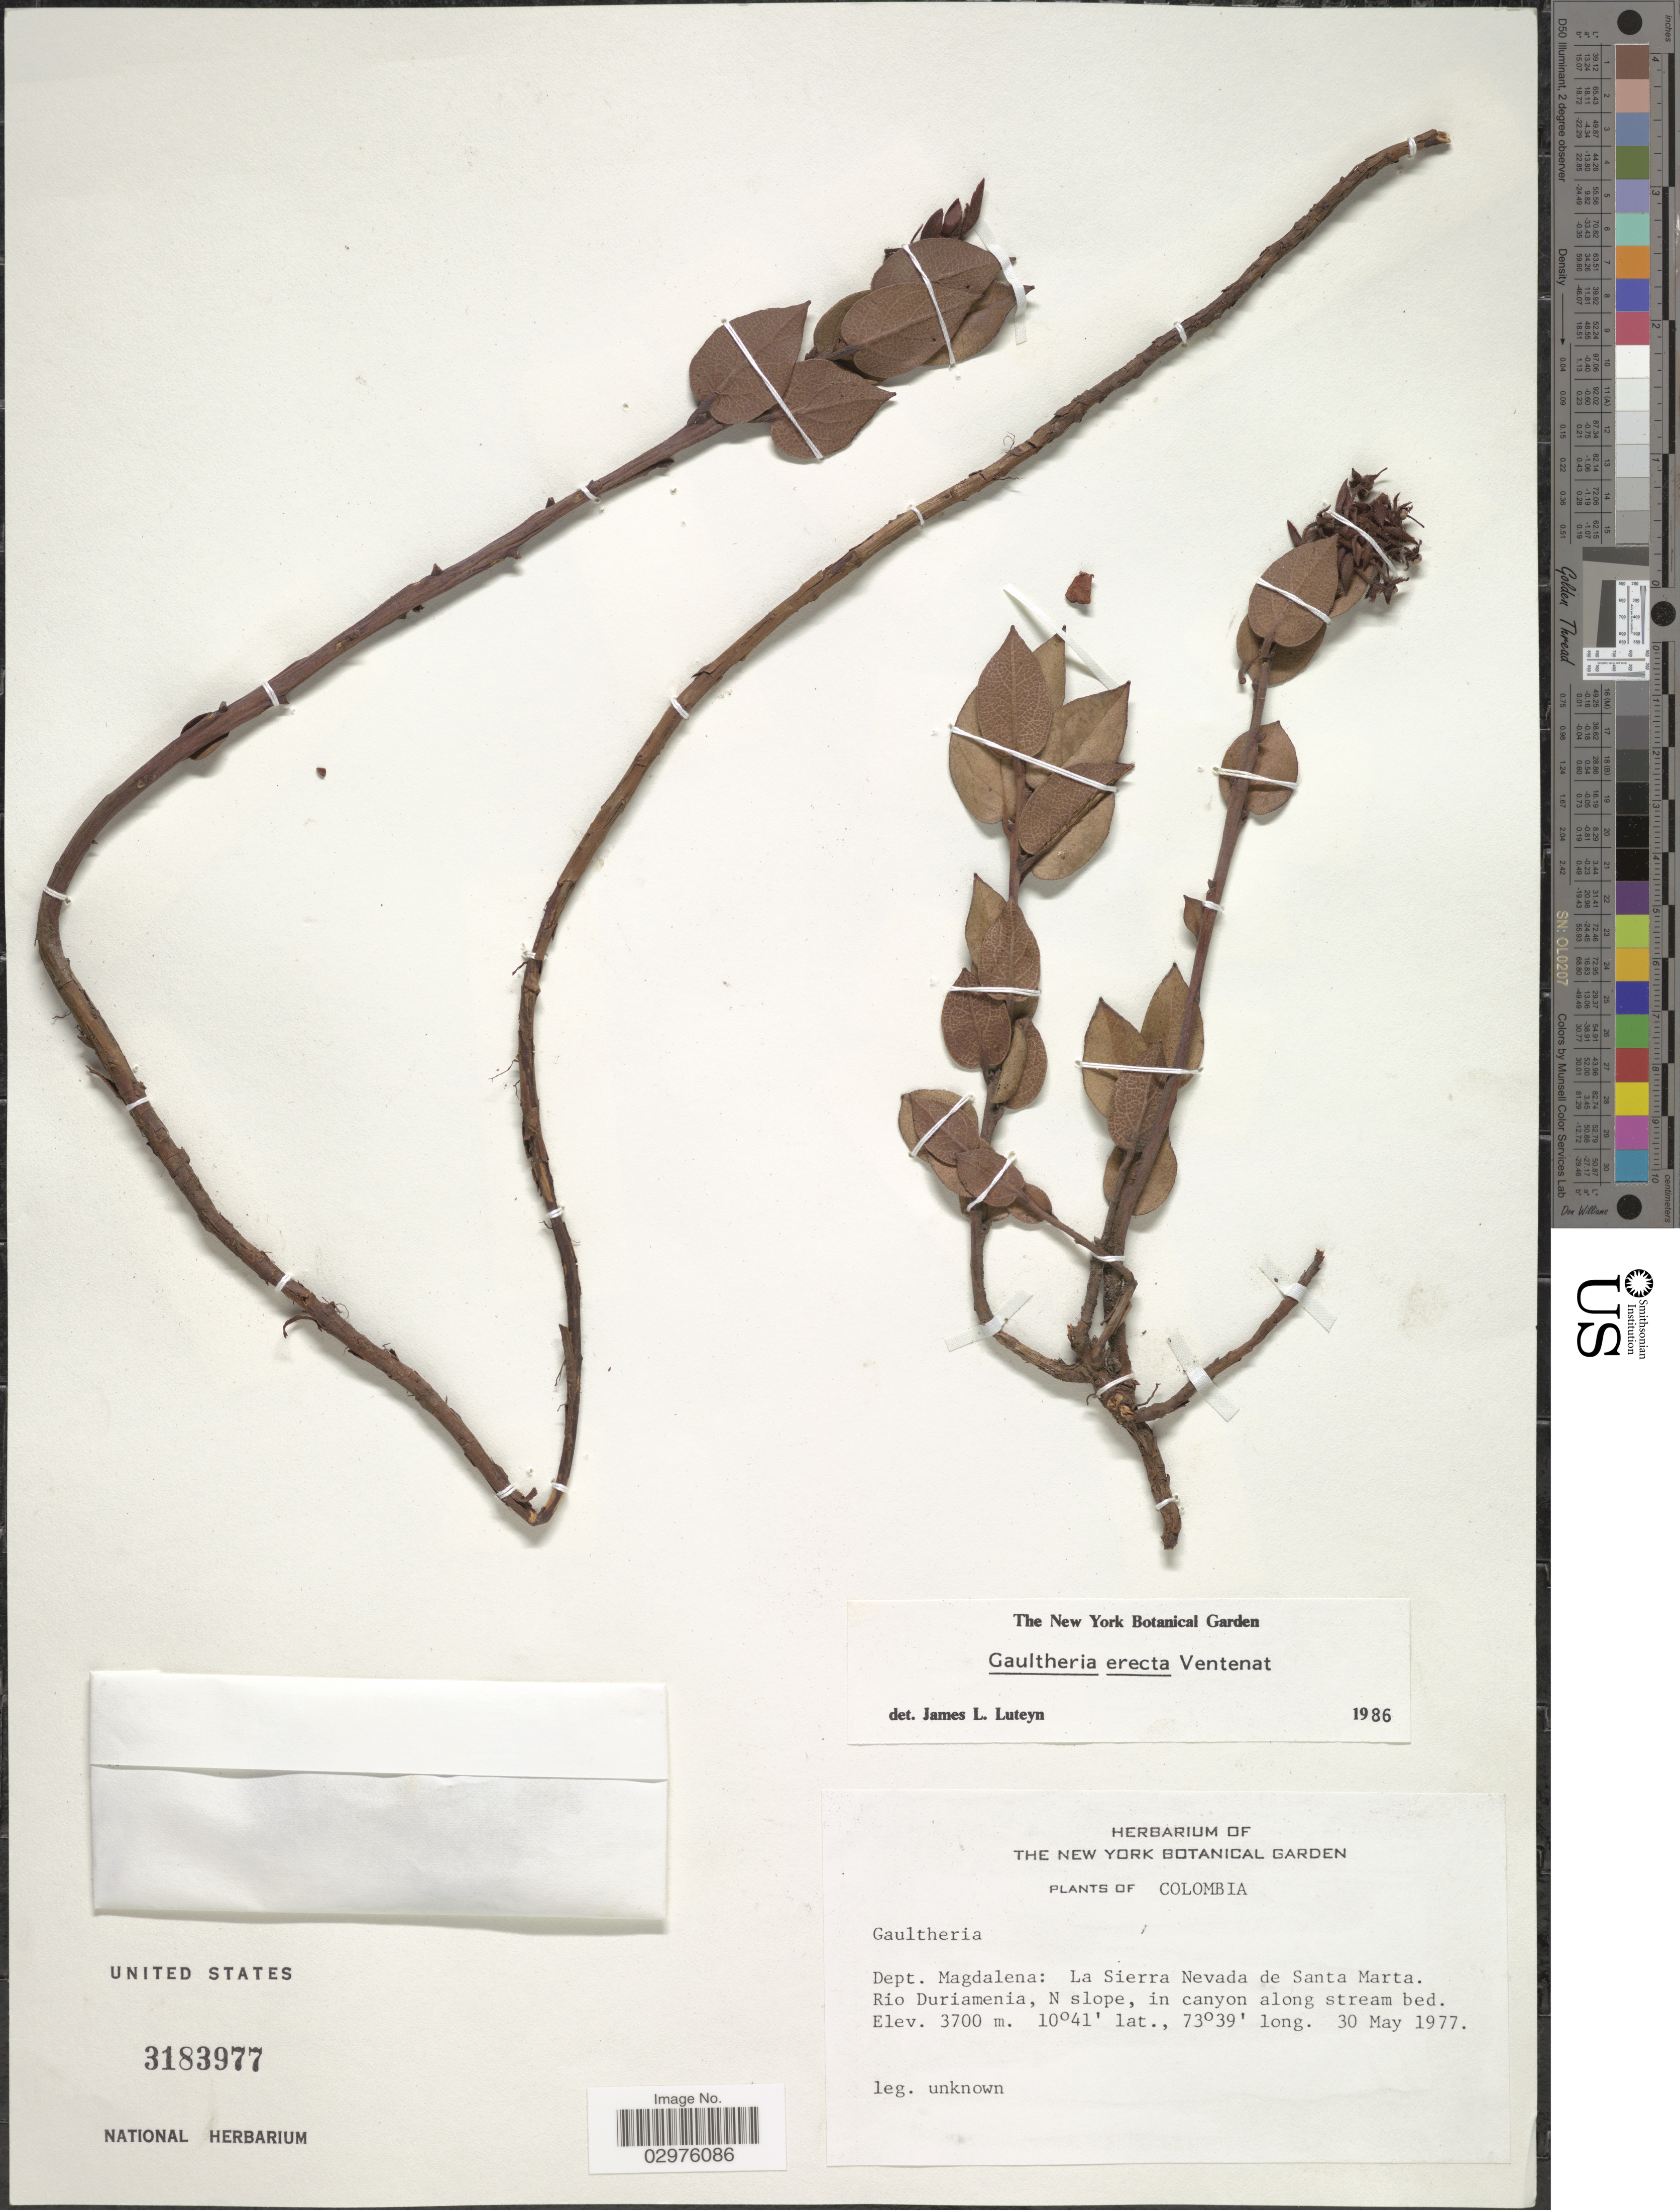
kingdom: Plantae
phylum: Tracheophyta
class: Magnoliopsida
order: Ericales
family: Ericaceae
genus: Gaultheria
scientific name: Gaultheria erecta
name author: Vent.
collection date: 1977-05-30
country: Colombia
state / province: Magdalena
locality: Dept. Magdalena: La Sierra Nevada de Santa Marta. Rio Duriamenia, N slope, in canyon along stream bed.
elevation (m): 3700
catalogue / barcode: US 3183977